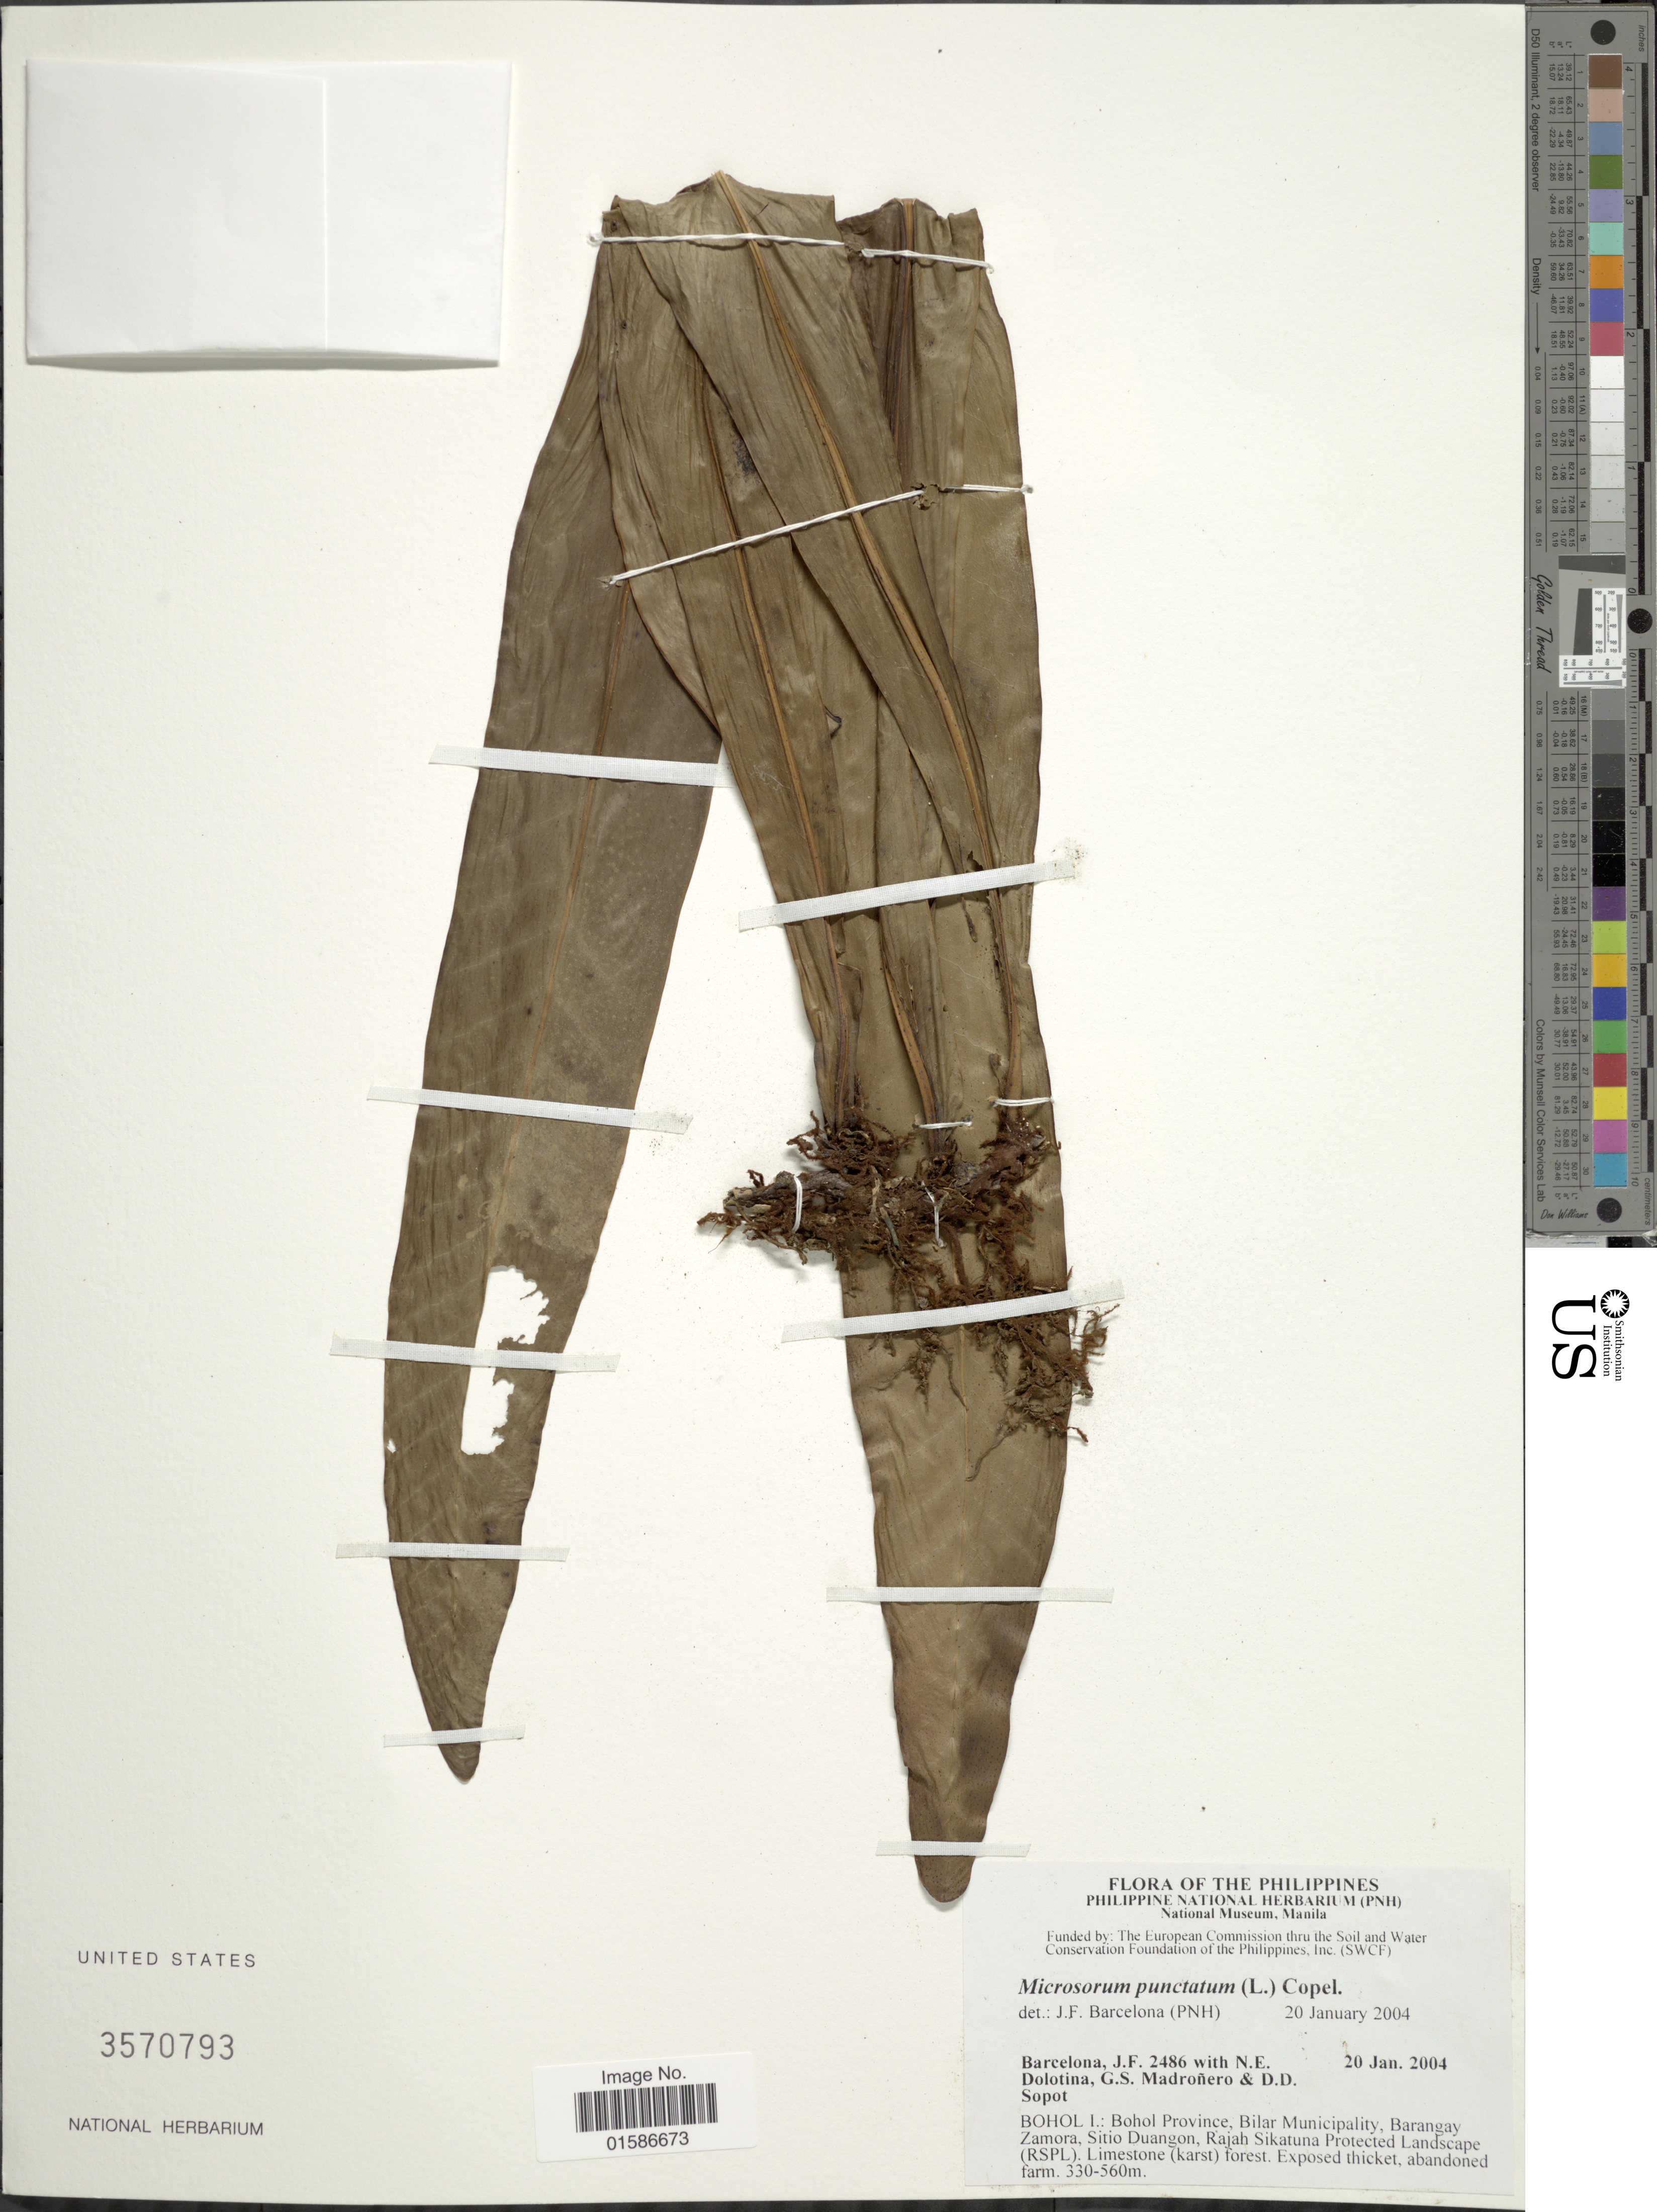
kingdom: Plantae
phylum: Tracheophyta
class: Polypodiopsida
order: Polypodiales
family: Polypodiaceae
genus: Microsorum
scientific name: Microsorum punctatum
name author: (L.) Copel.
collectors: J. F. Barcelona, N. Dolotina, G. Madroñero & D. Sopot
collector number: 2486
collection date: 2004-01-20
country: Philippines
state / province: Central Visayas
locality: Bohol I: Bohol province, Bilar Municipality, Barangay Zamora, Sito Duangon, Rajah Sikatuna Protected Landscape (RSPL)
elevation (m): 330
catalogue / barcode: US 3570793